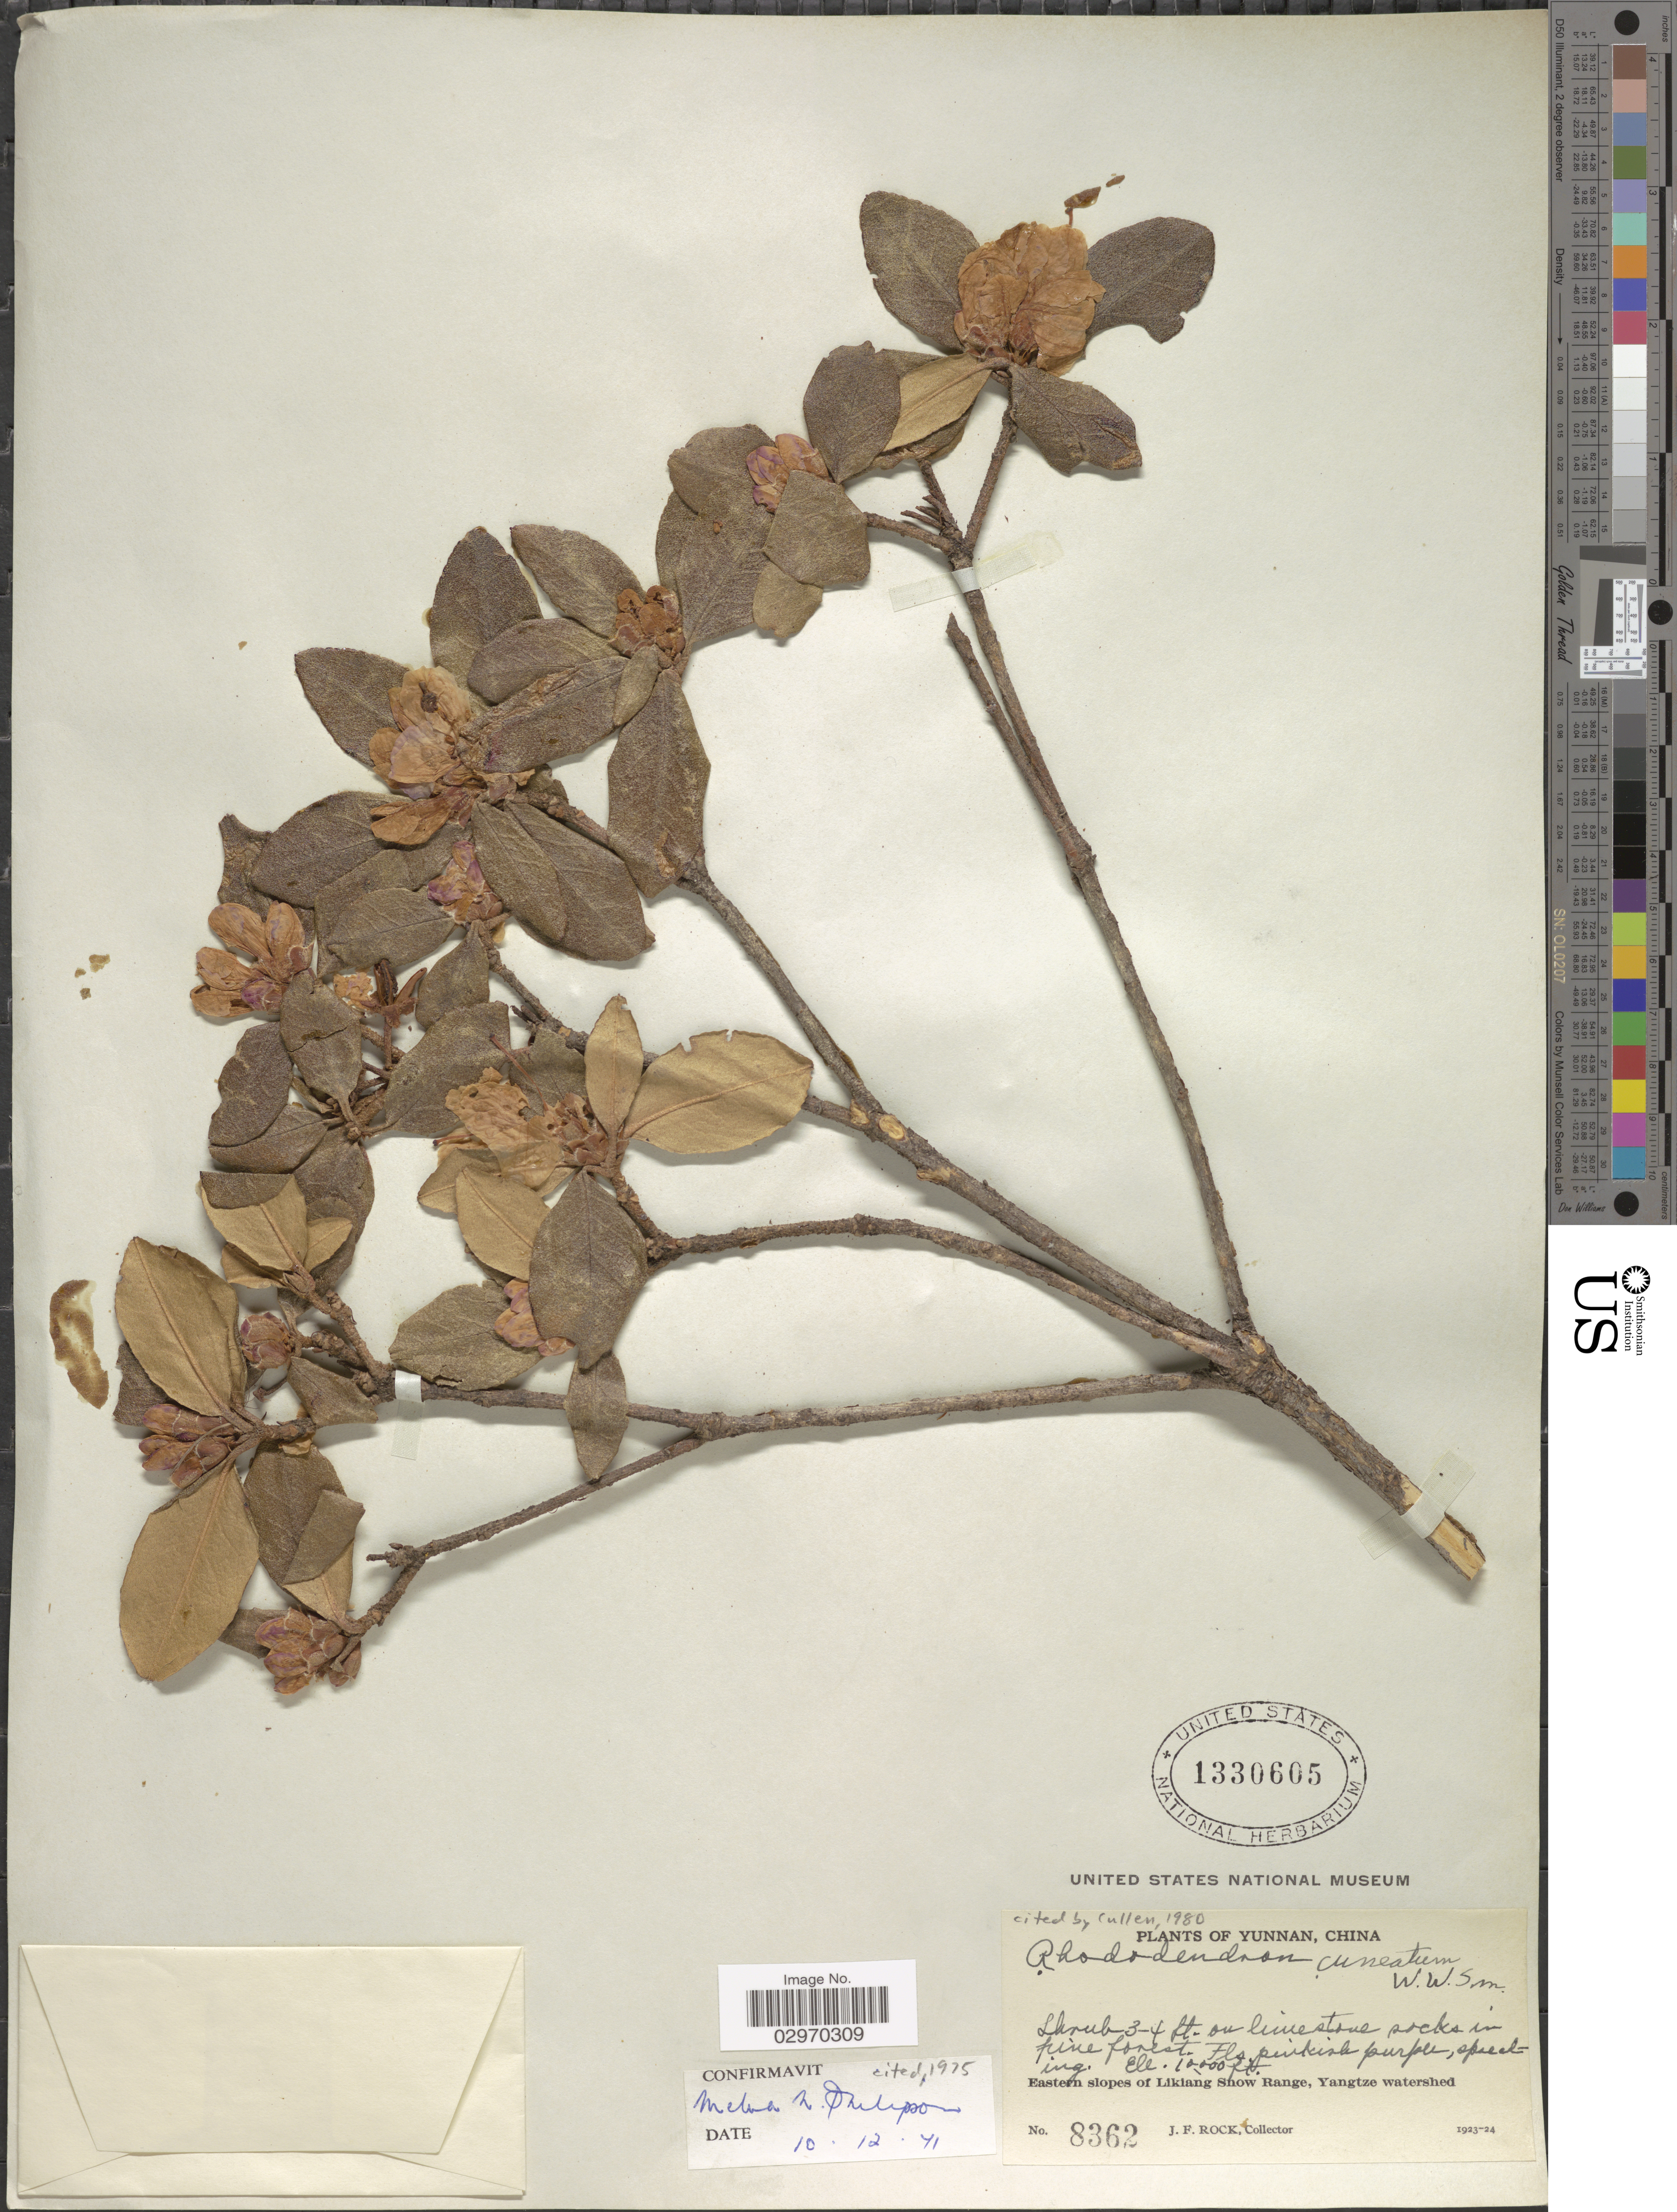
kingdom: Plantae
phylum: Tracheophyta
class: Magnoliopsida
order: Ericales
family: Ericaceae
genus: Rhododendron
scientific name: Rhododendron cuneatum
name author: W.W. Sm.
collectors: J. Rock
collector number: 8362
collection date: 1923/1924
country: China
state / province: Yunnan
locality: Eastern slopes of Likiang Snow Range, Yangtze watershed.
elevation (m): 3048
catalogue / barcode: US 1330605